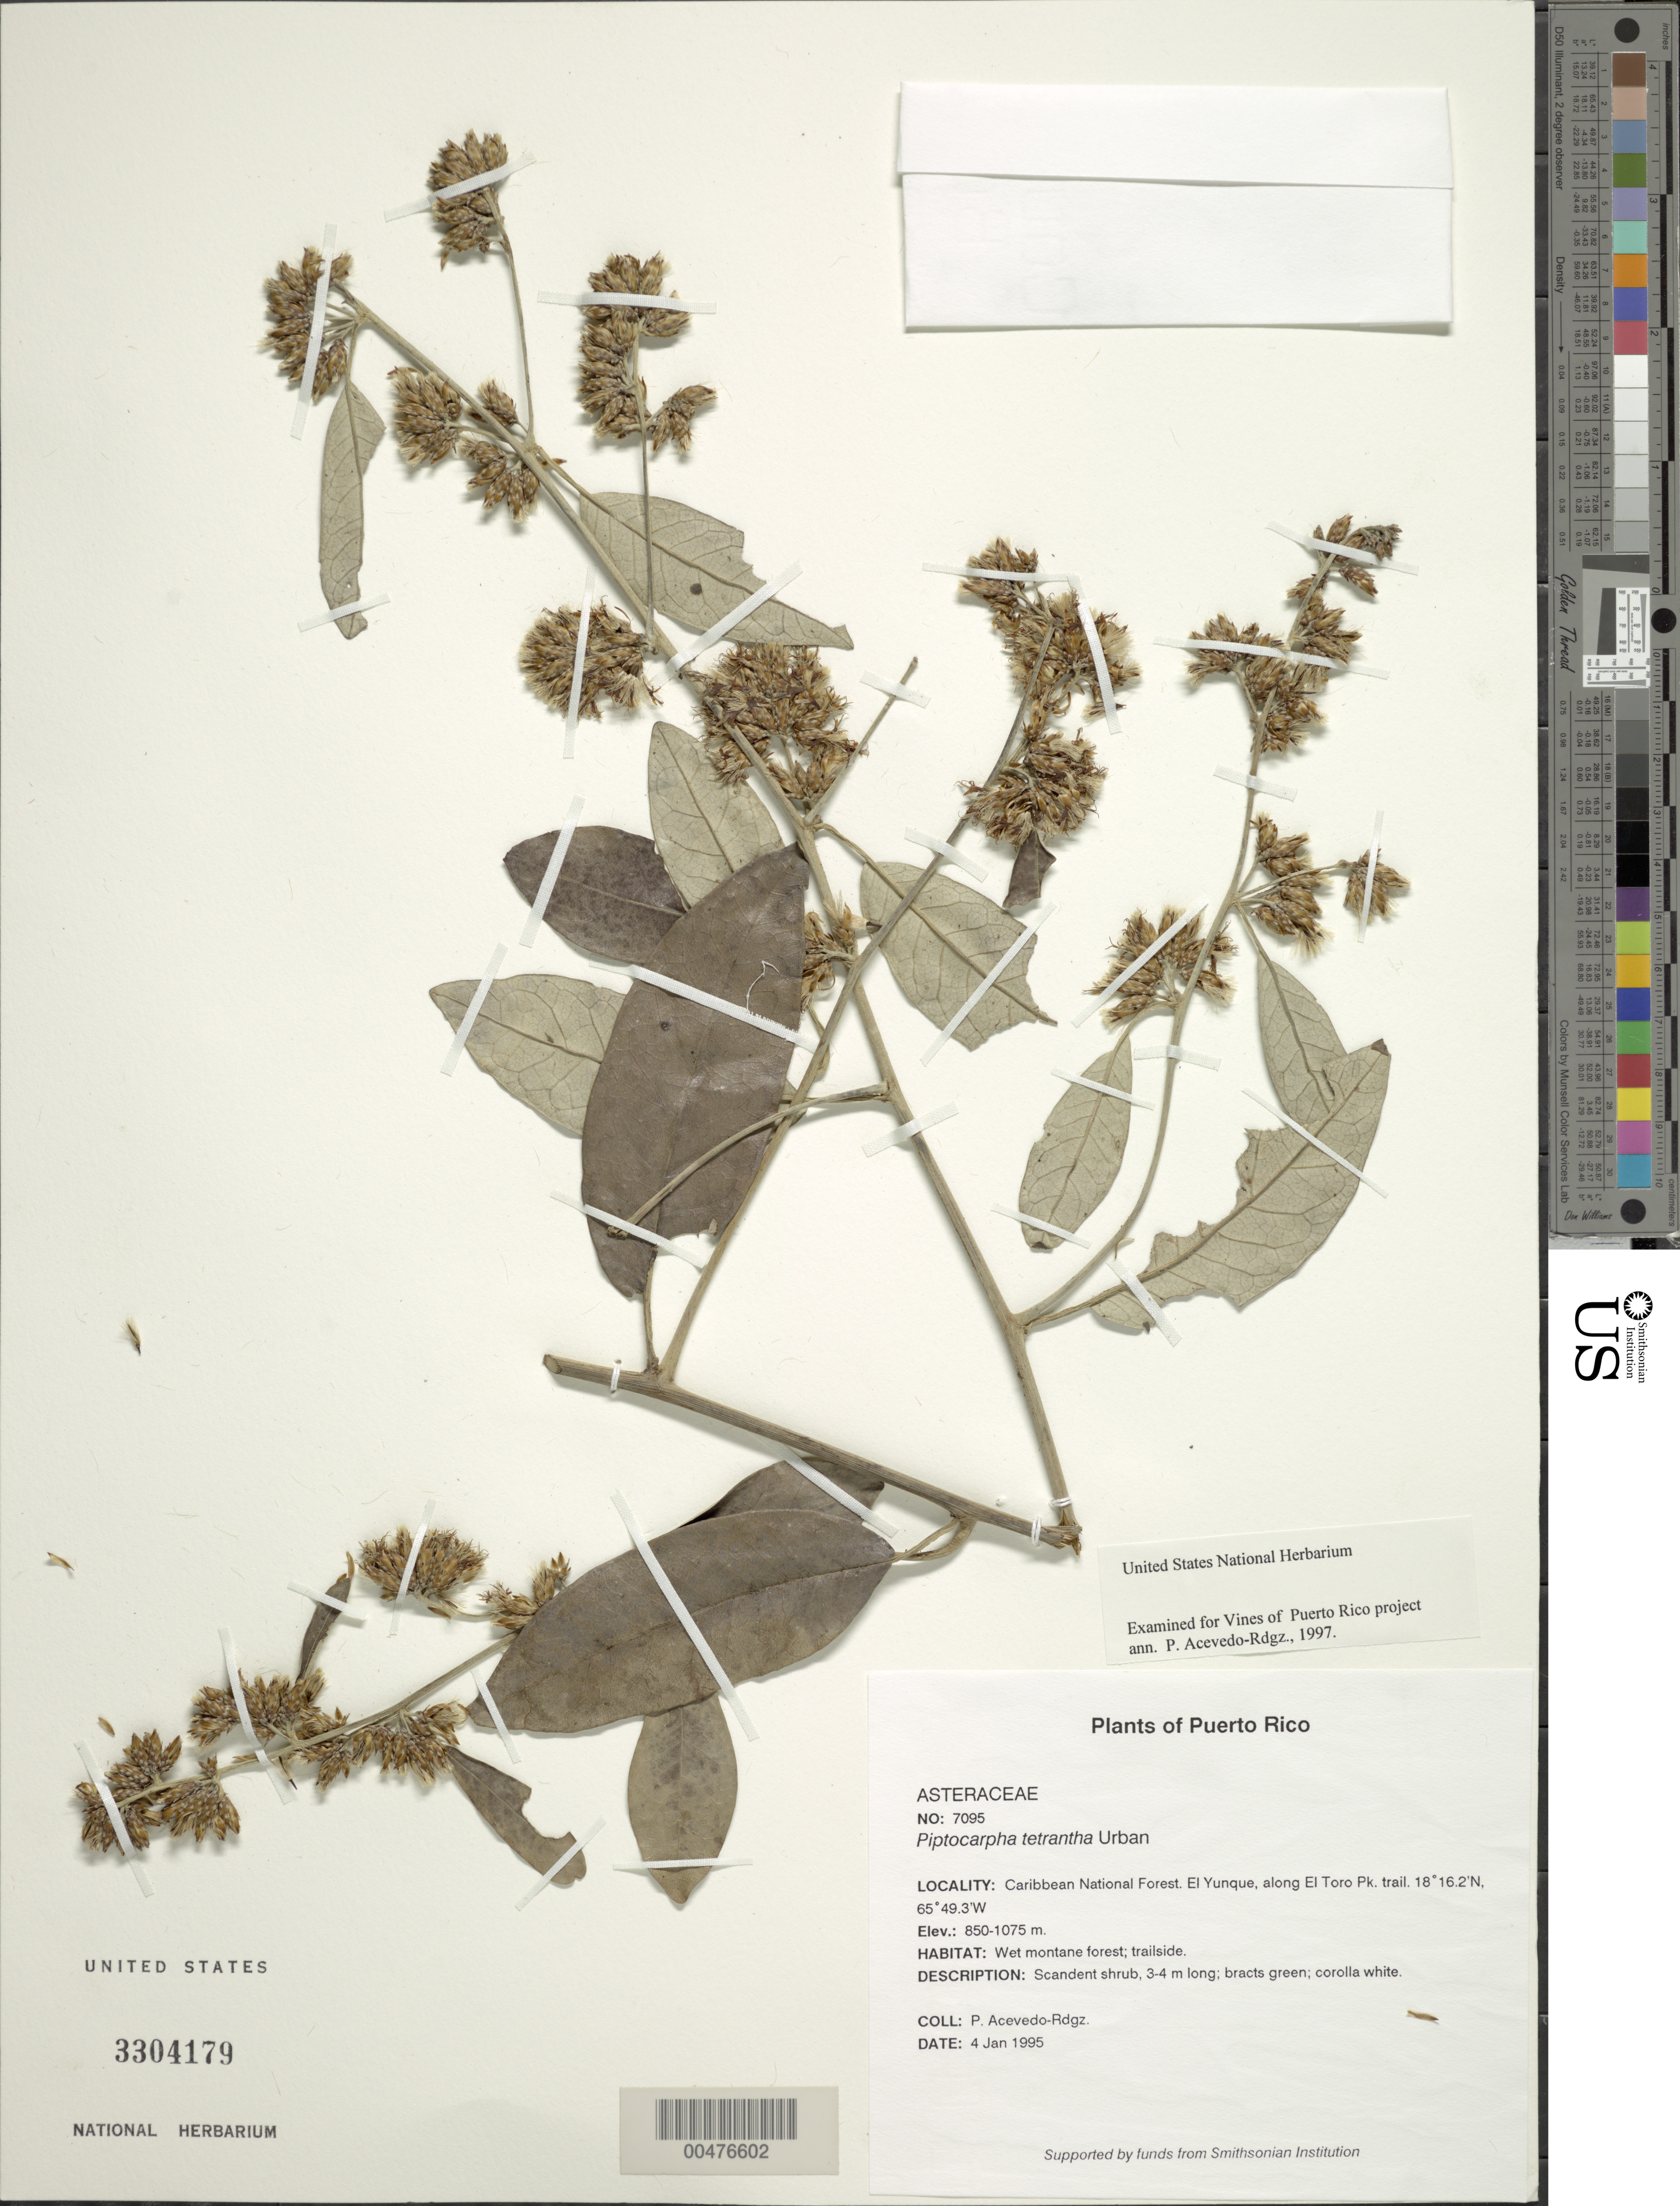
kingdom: Plantae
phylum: Tracheophyta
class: Magnoliopsida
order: Asterales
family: Asteraceae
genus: Piptocarpha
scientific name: Piptocarpha tetrantha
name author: Urb.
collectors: P. Acevedo-Rodr.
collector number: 7095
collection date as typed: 04 Jan 1995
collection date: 1995-01-04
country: Puerto Rico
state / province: Río Grande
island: Puerto Rico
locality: Río Grande; Caribbean National Forest. El Yunque, along El Toro Pk. trail.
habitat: Wet montane forest; trailside.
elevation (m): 850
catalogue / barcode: US 3304179